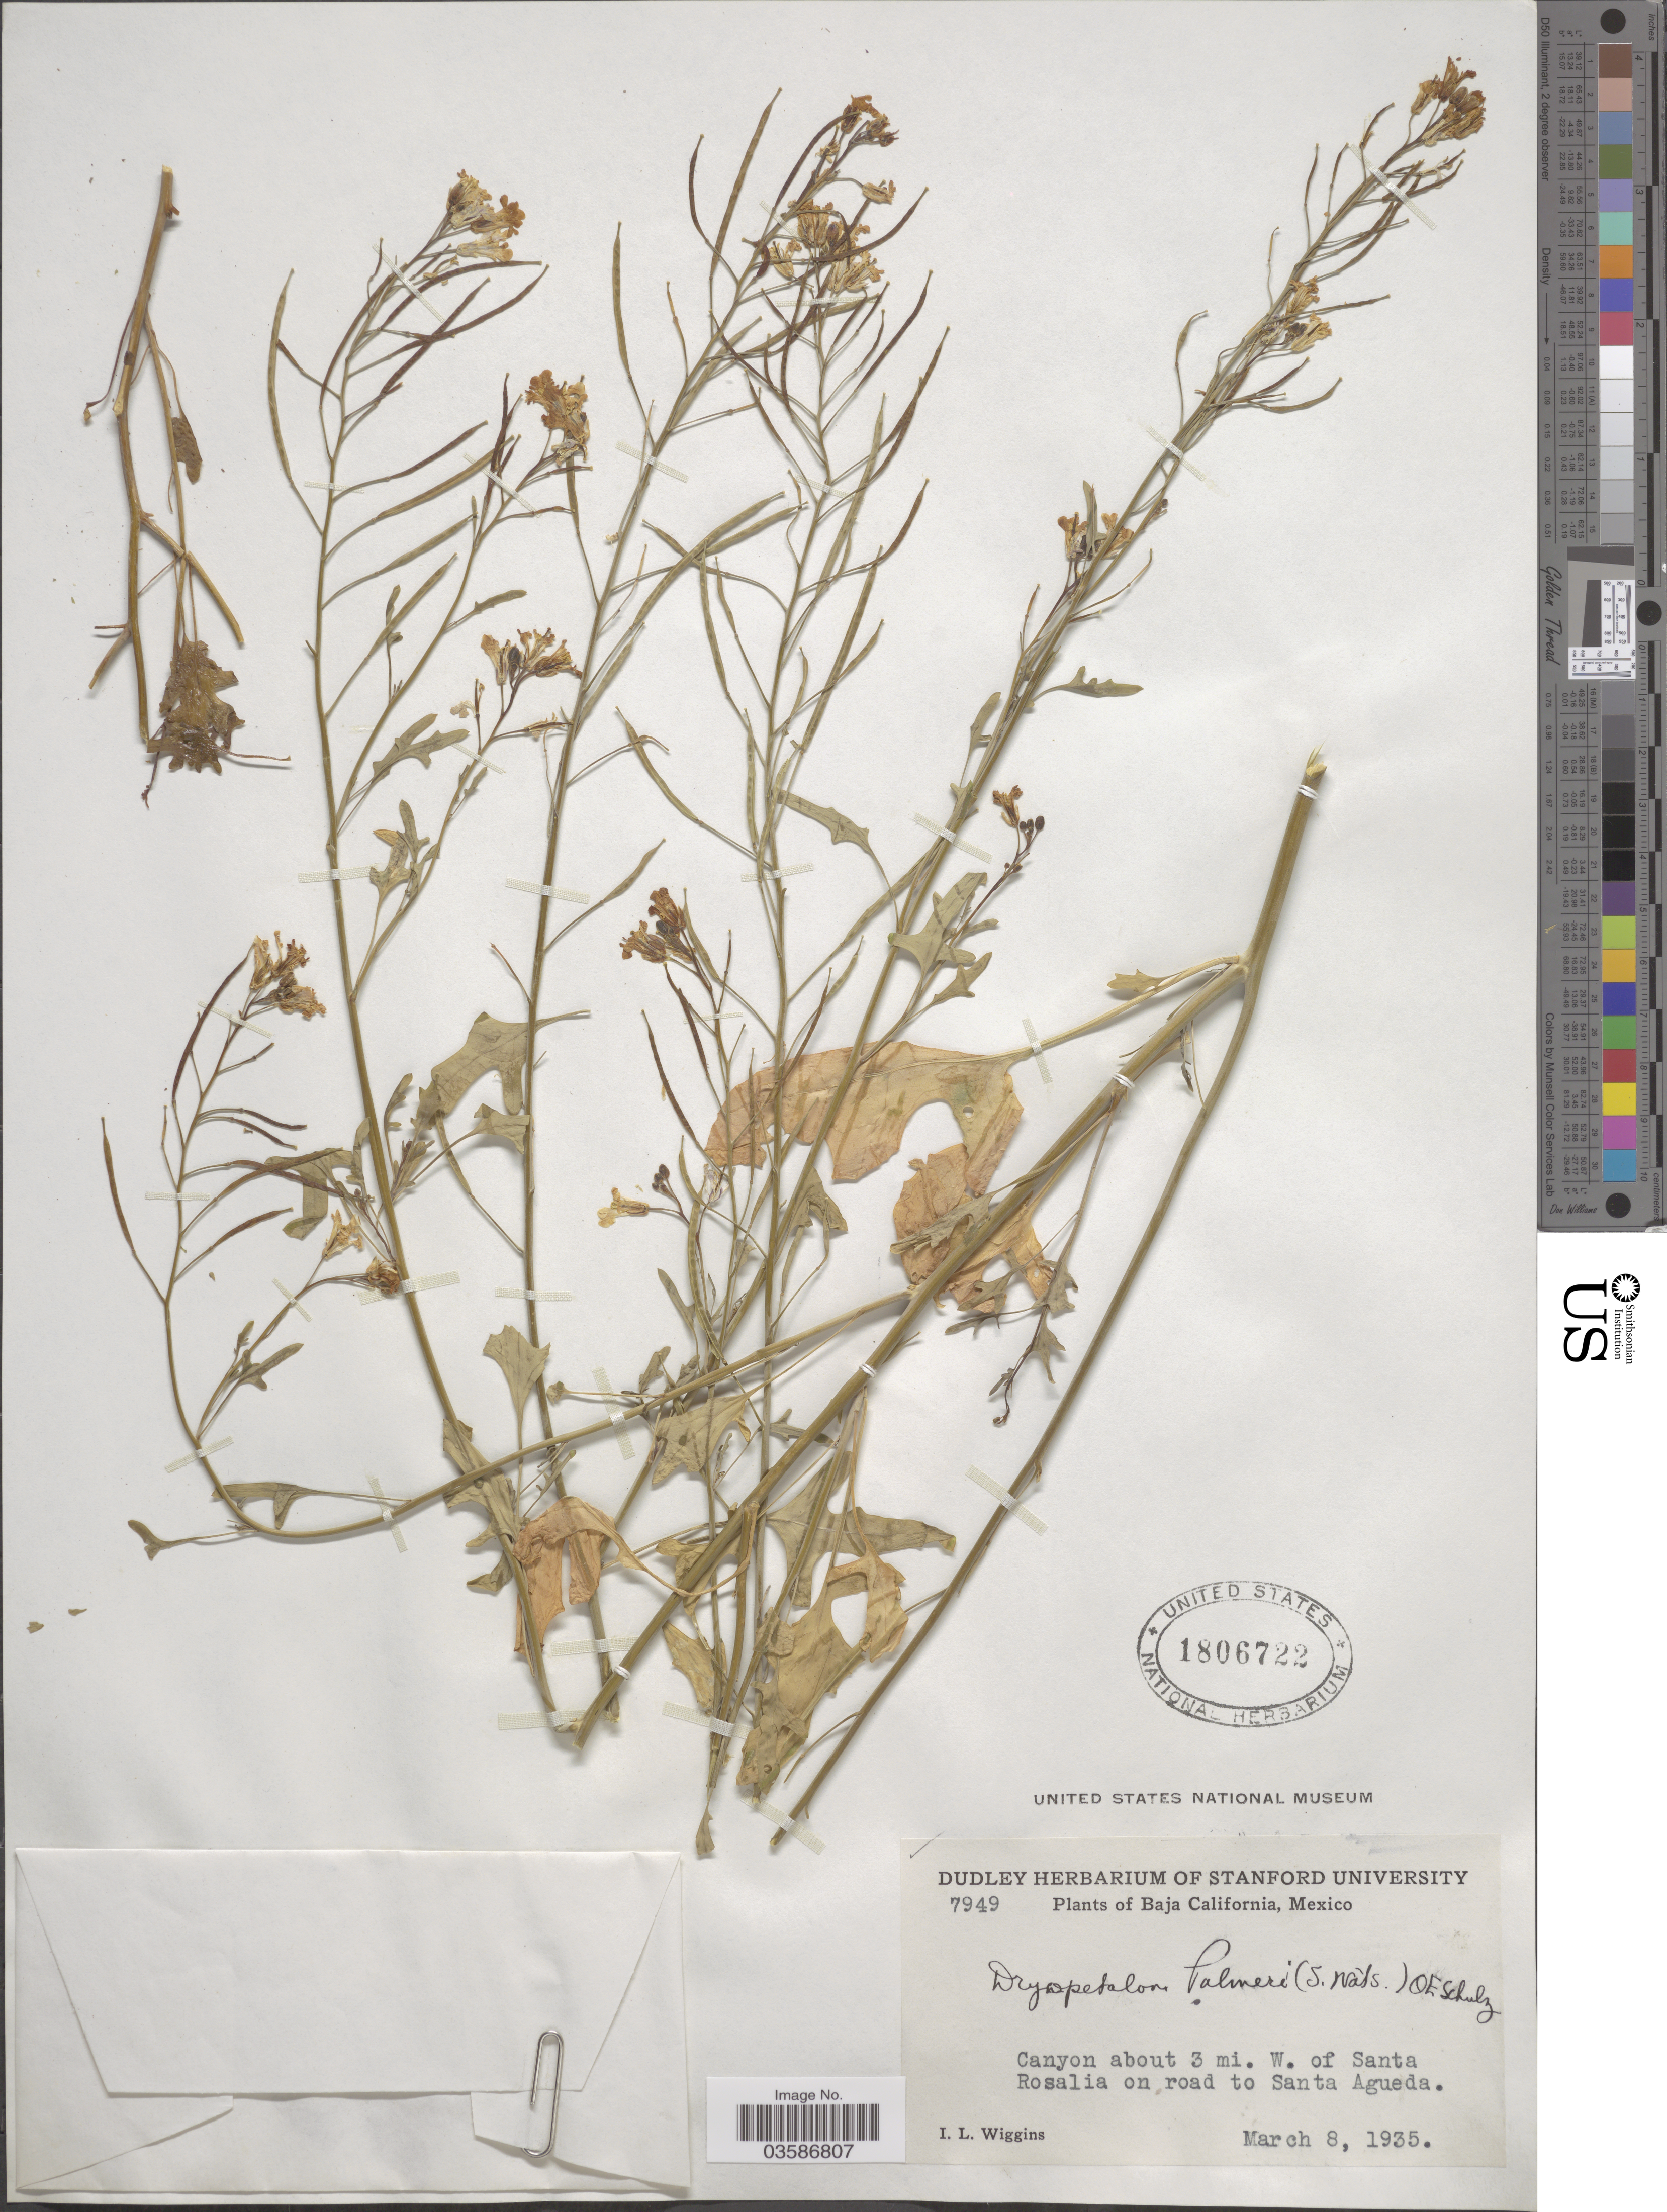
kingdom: Plantae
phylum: Tracheophyta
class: Magnoliopsida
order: Brassicales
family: Brassicaceae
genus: Dryopetalon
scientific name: Dryopetalon palmeri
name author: (S. Watson) O.E. Schulz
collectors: I. L. Wiggins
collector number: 7949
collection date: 1935-03-08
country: Mexico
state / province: Baja California Sur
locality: Canyon about 3 mi. W. of Santa Rosalia on road to Santa Agueda.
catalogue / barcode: US 1806722